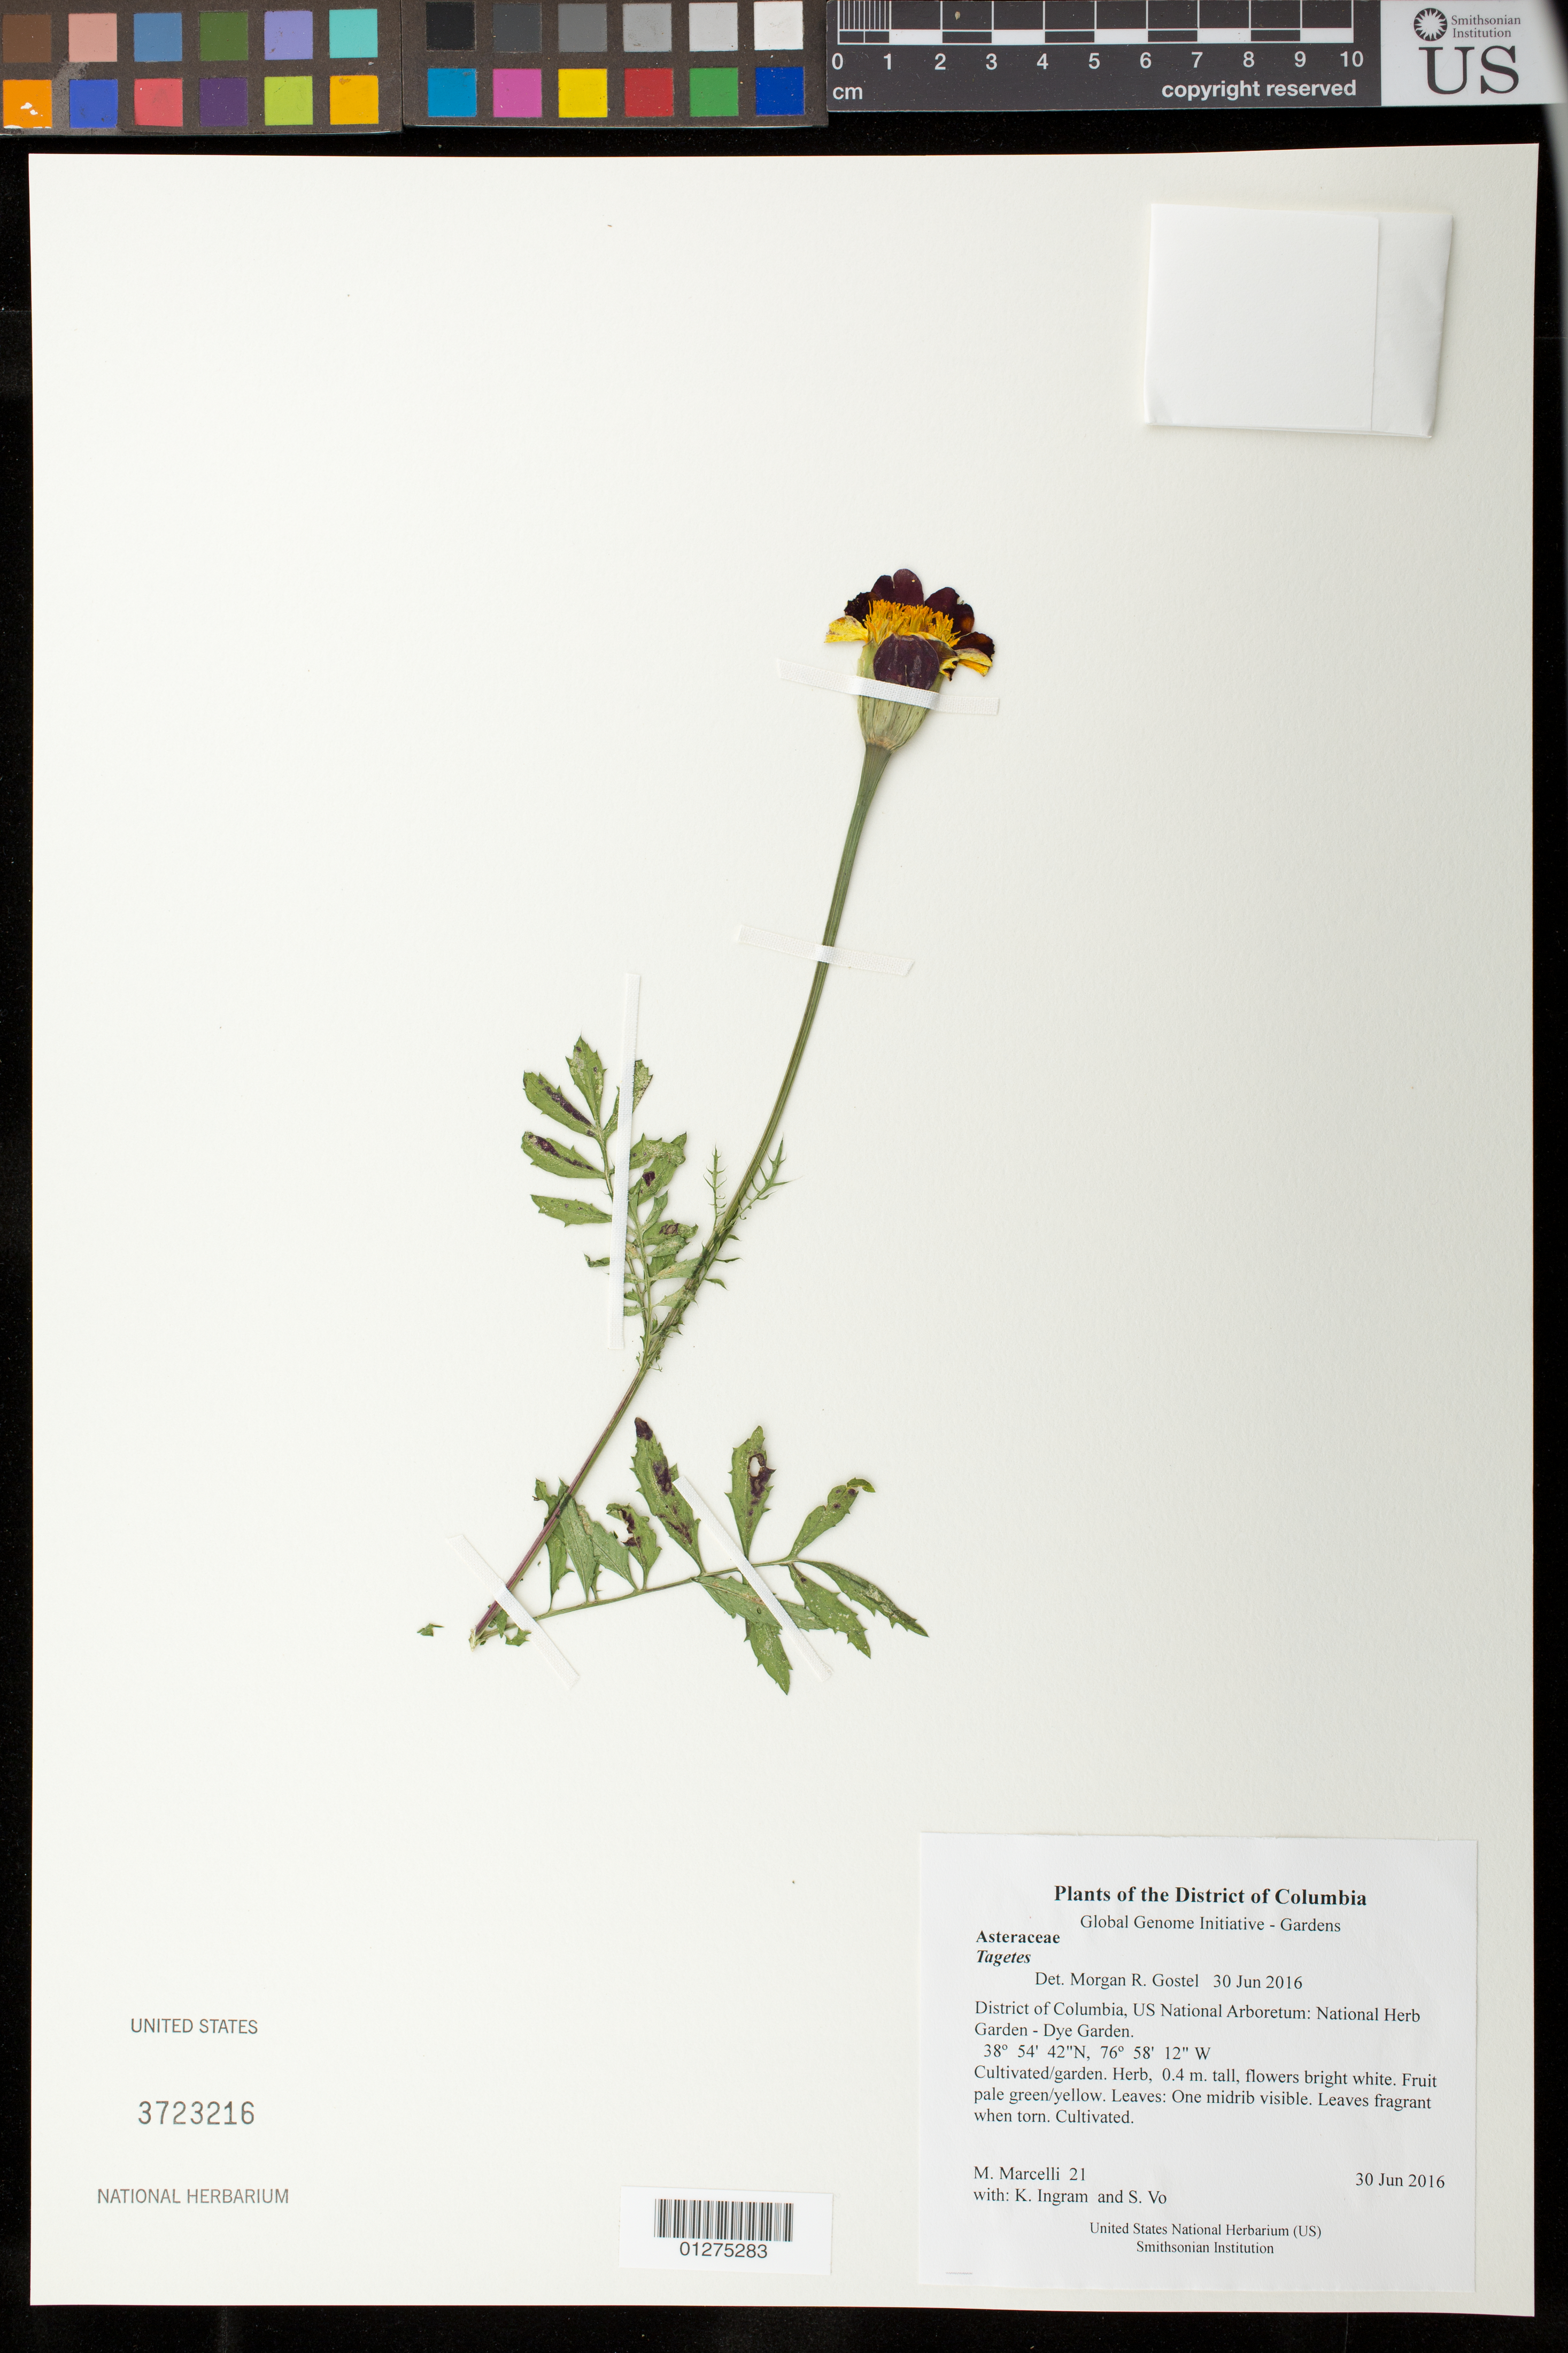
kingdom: Plantae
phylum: Tracheophyta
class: Magnoliopsida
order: Asterales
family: Asteraceae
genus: Tagetes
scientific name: Tagetes sp.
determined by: Gostel, Morgan R., (BRIT), Botanical Research Institute of Texas (UNITED STATES)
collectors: M. Marcelli, K. S. Ingram & S. Vo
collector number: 21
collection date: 2016-06-30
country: United States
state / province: District of Columbia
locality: US National Arboretum: National Herb Garden - Dye Garden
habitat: Cultivated/garden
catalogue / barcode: US 3723216